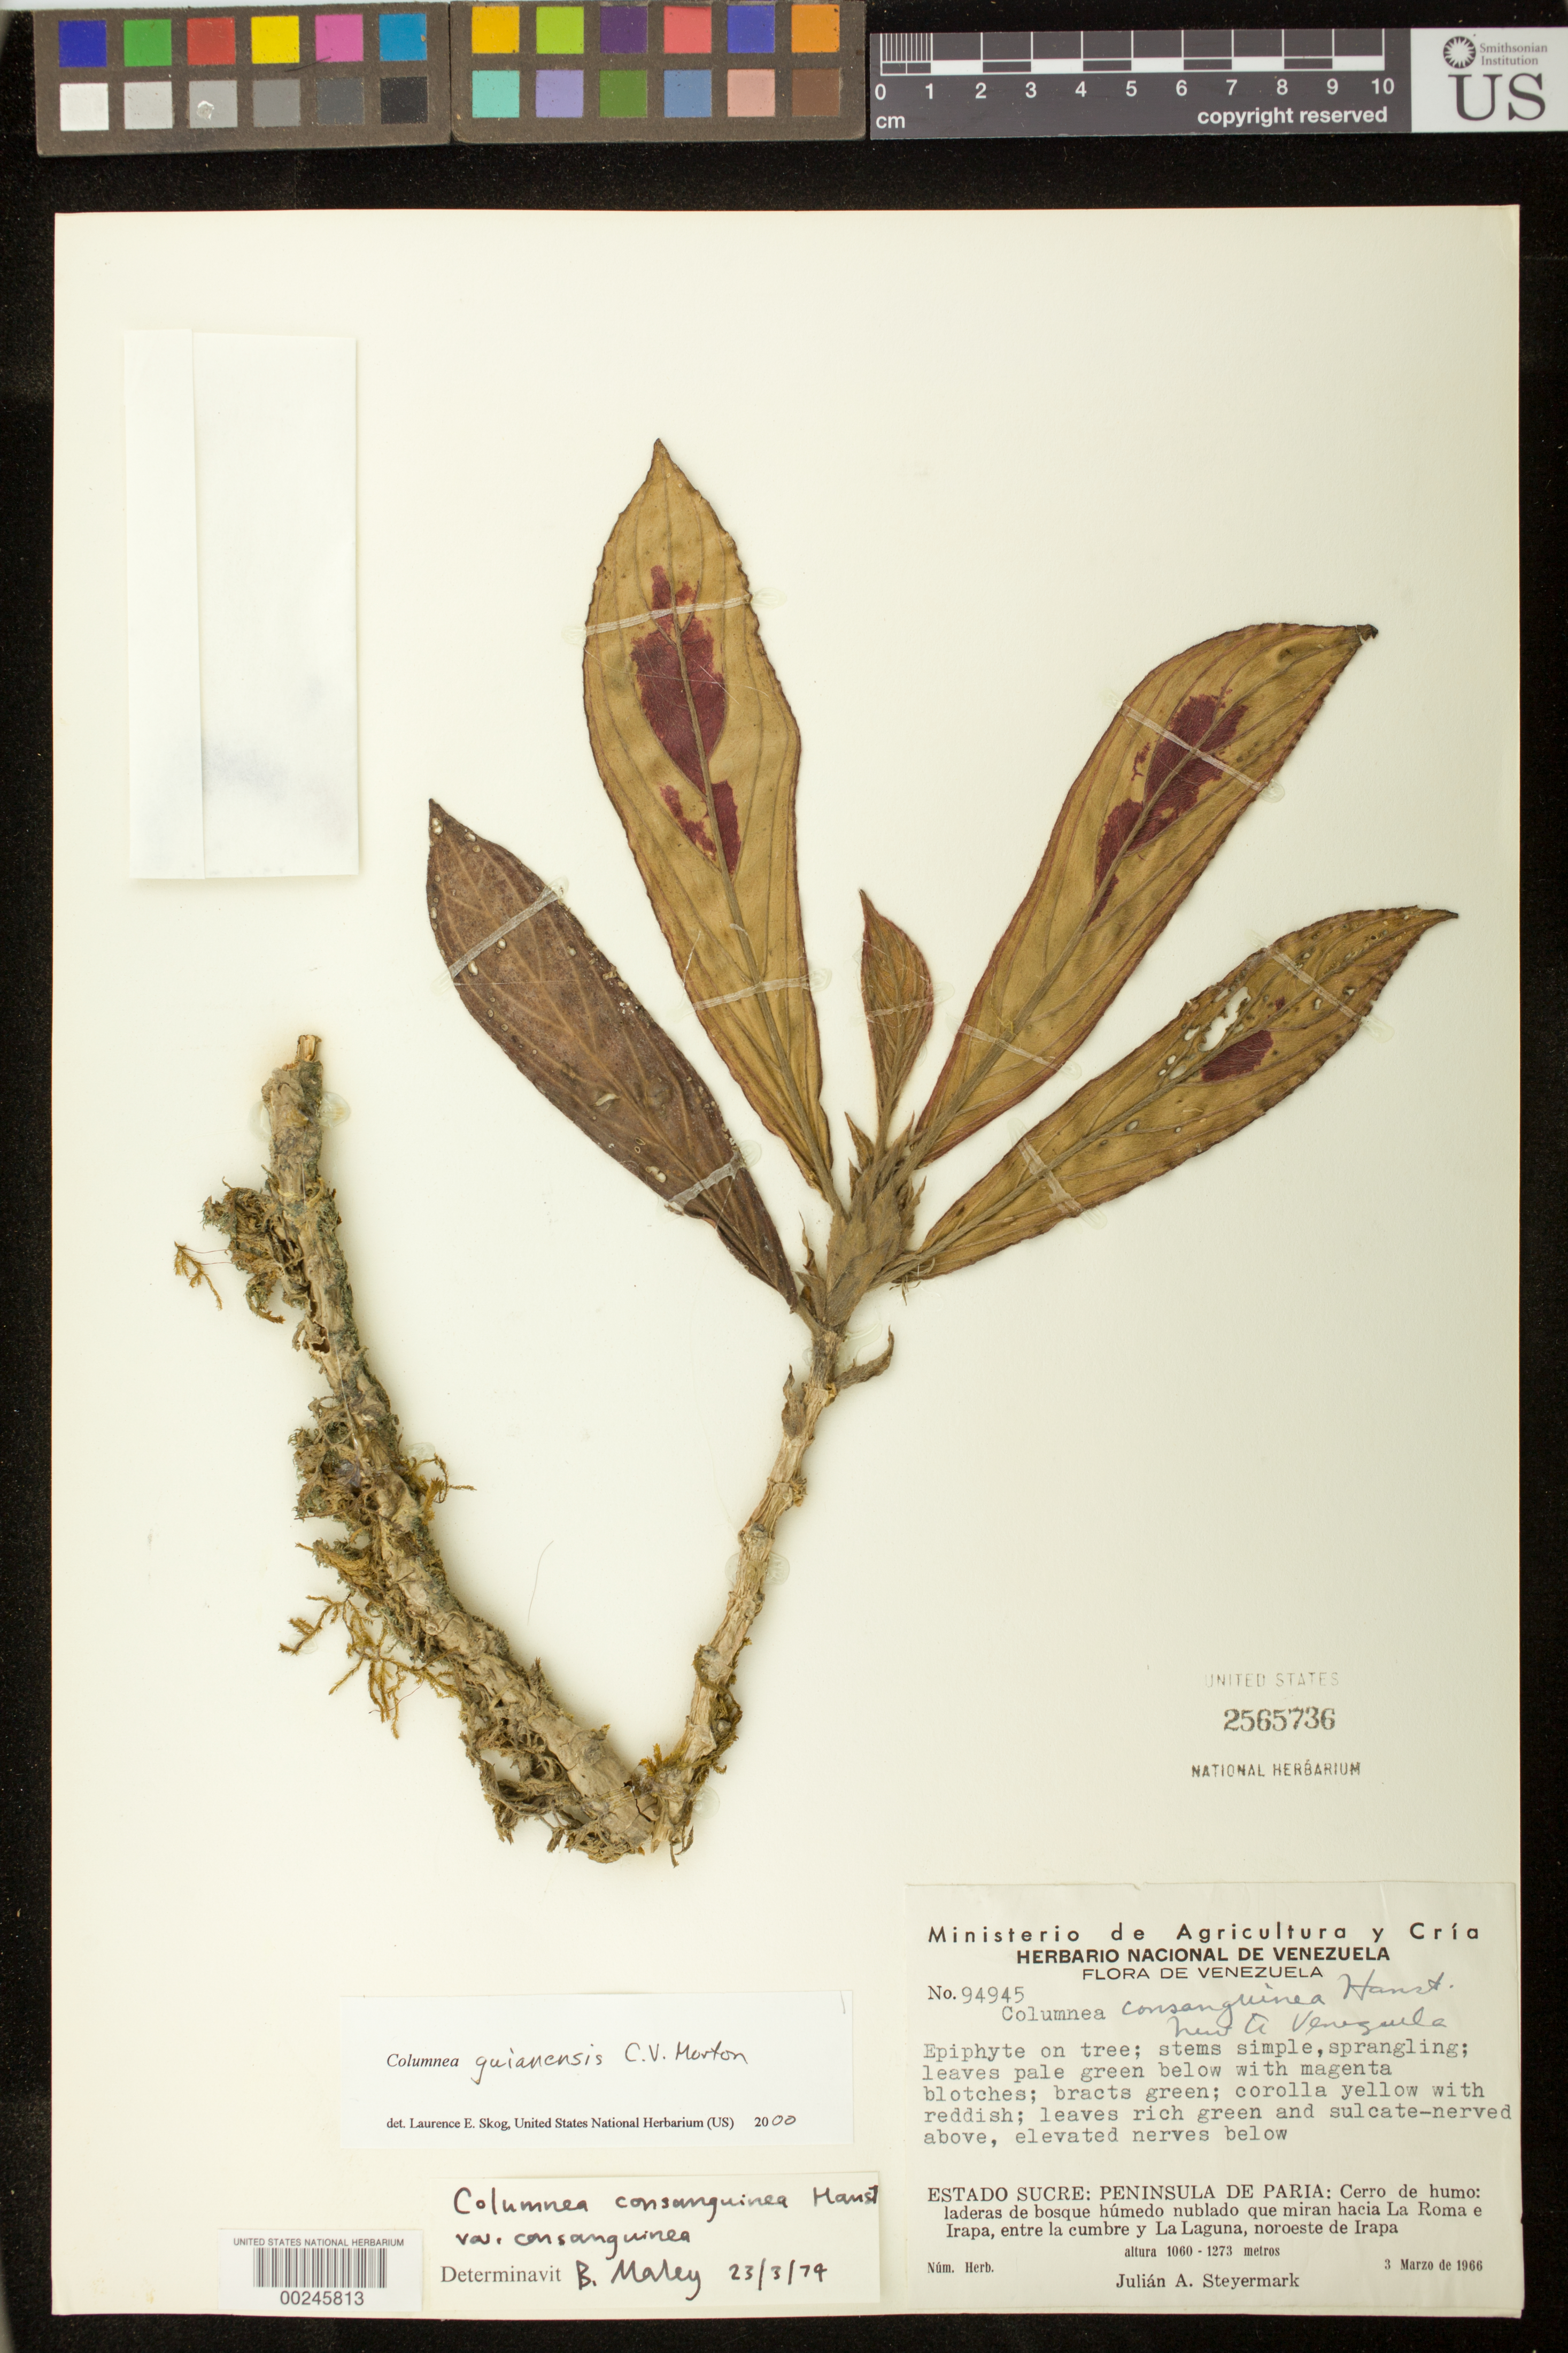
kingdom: Plantae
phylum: Tracheophyta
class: Magnoliopsida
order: Lamiales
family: Gesneriaceae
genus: Columnea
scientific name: Columnea guianensis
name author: C.V. Morton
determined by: Skog, Laurence E.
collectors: J. Steyermark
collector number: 94945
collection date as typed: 03 Mar 1966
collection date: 1966-03-03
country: Venezuela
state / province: Sucre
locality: Peninsula de Paria: Cerro de humo: laderas de bosque húmedo nublado que miran hacia La Roma e Irapa, entre la cumbre y La Laguna, noroeste de Irapa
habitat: Cerro de humo: laderas de bosque húmedo nublado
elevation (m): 1060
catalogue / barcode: US 2565736